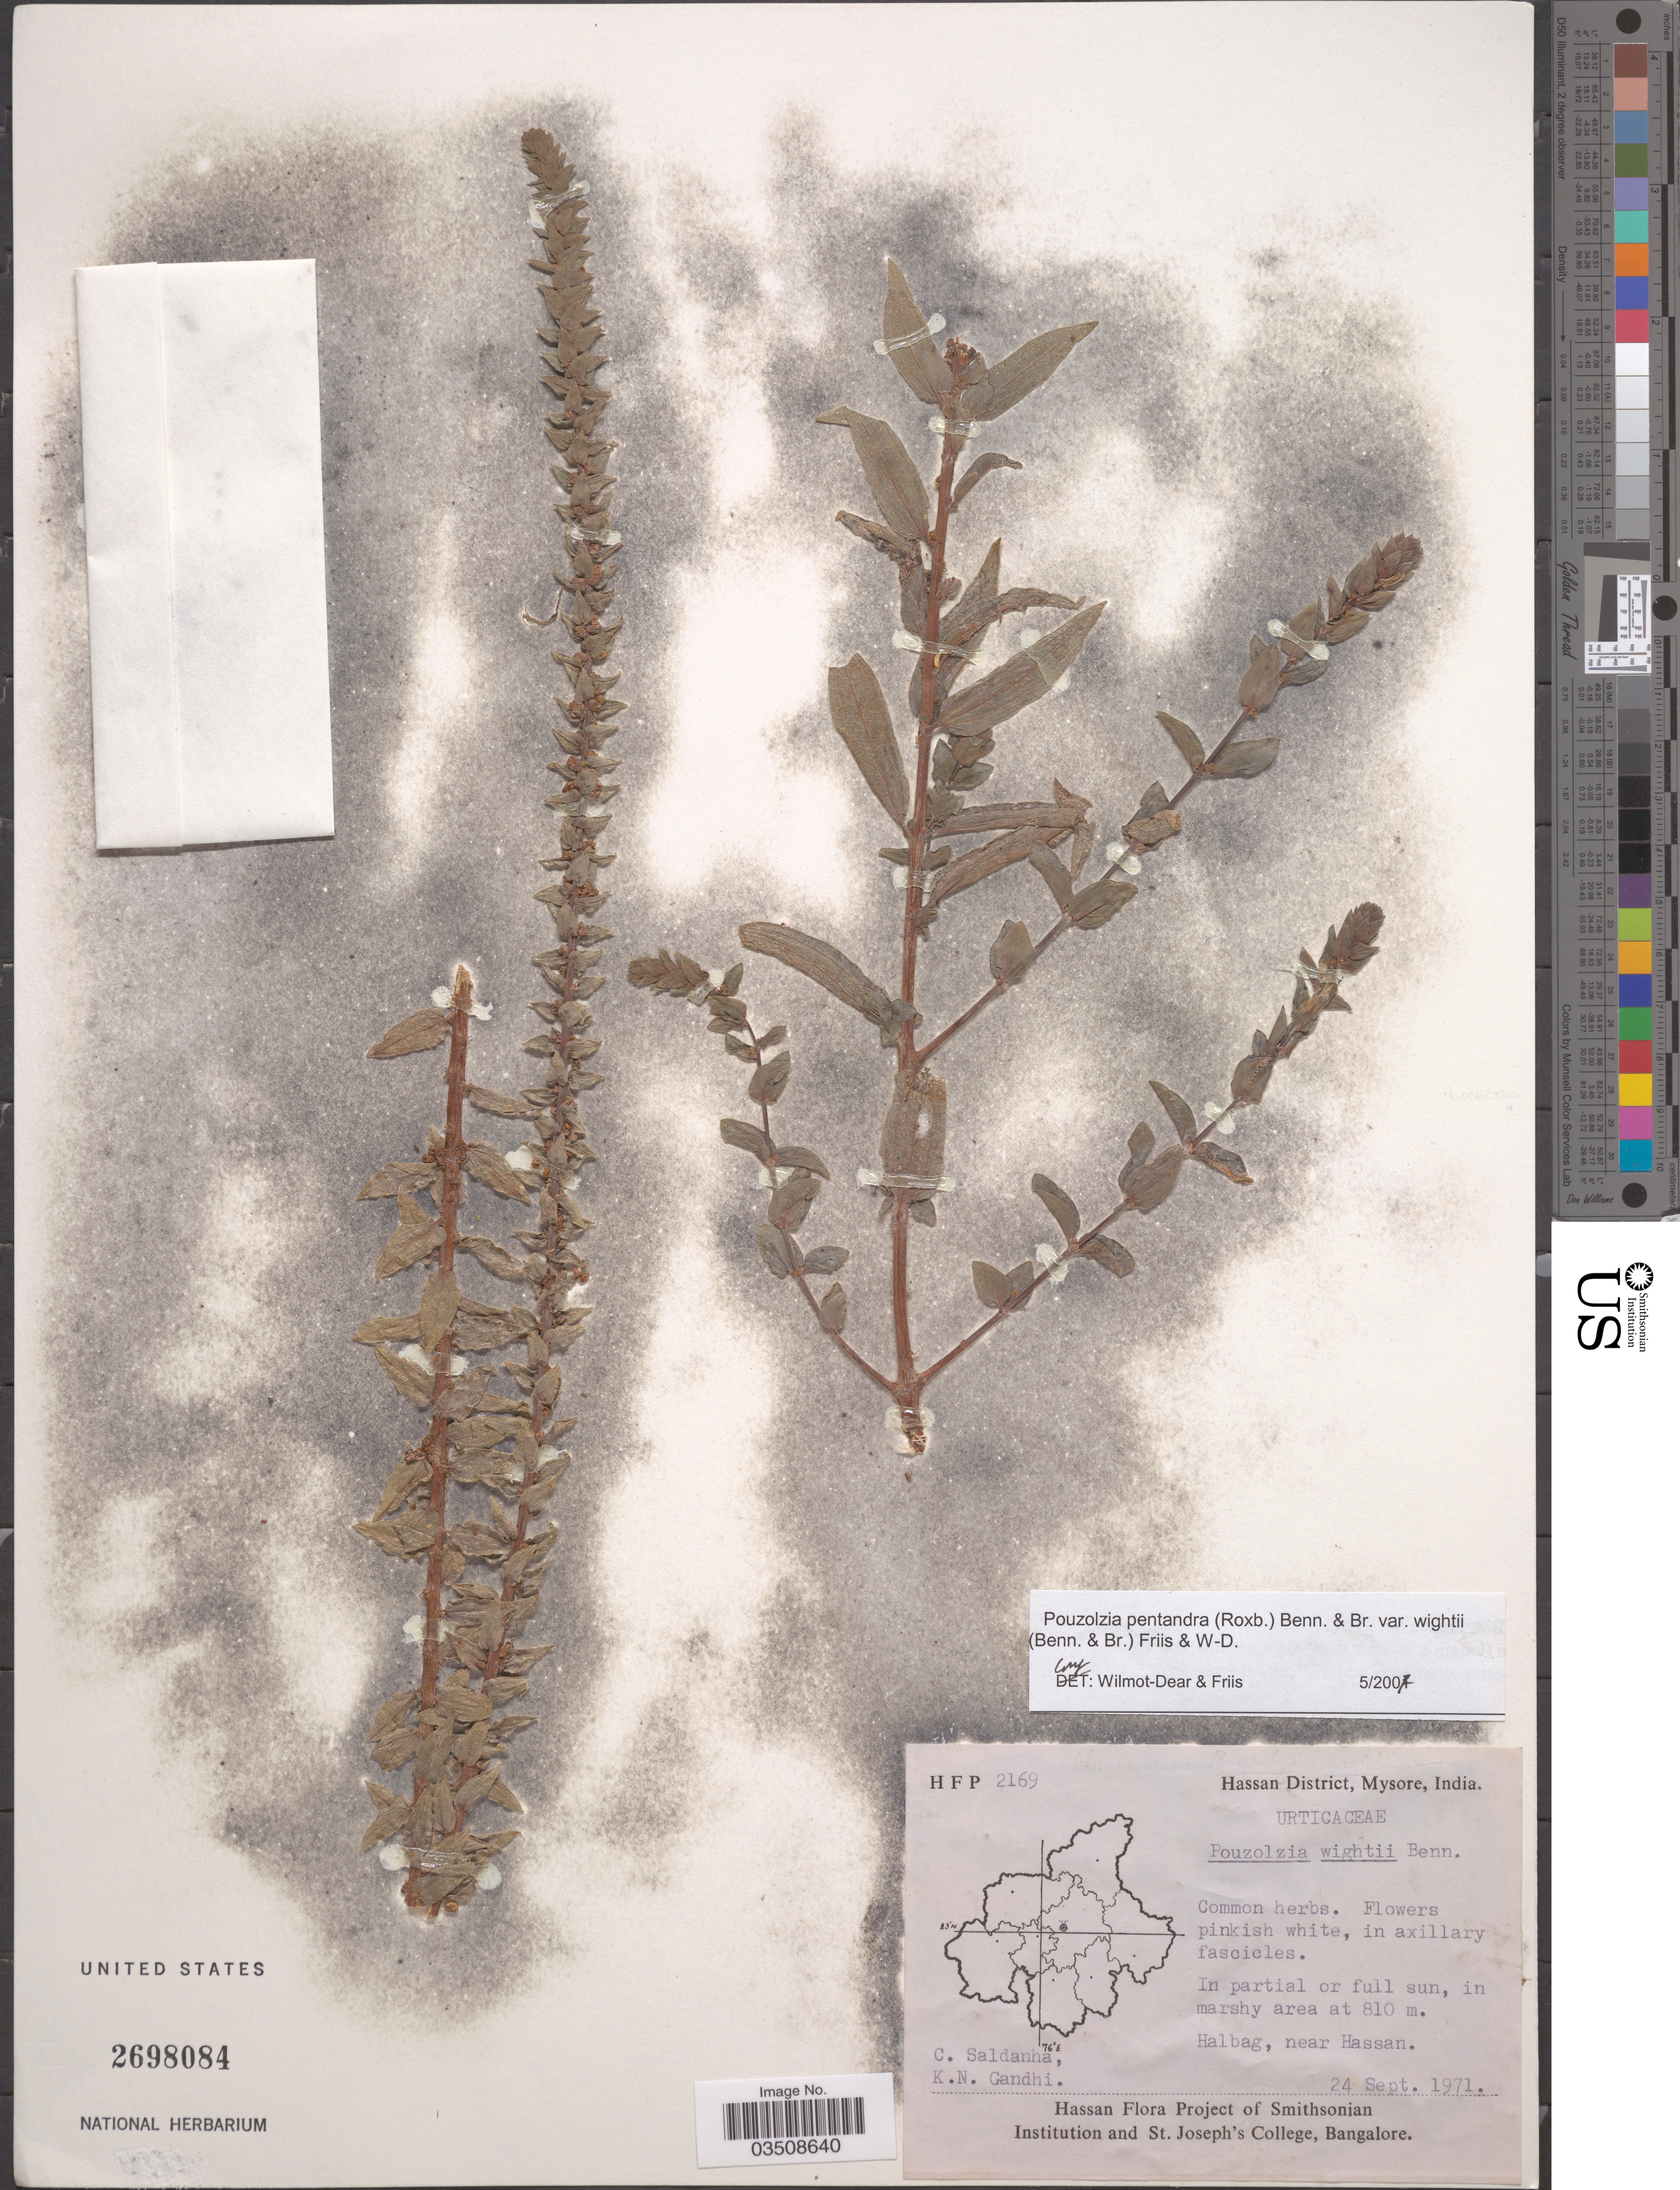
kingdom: Plantae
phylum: Tracheophyta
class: Magnoliopsida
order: Rosales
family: Urticaceae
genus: Gonostegia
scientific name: Gonostegia pentandra var. wightii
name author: (Benn.) Pull. & Karupp.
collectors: C. Saldanha & K. N. Gandhi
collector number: H F P 2169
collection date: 1971-09-24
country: India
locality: Hassan District, Mysore. Halbag, near Hassan.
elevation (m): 810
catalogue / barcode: US 2698084